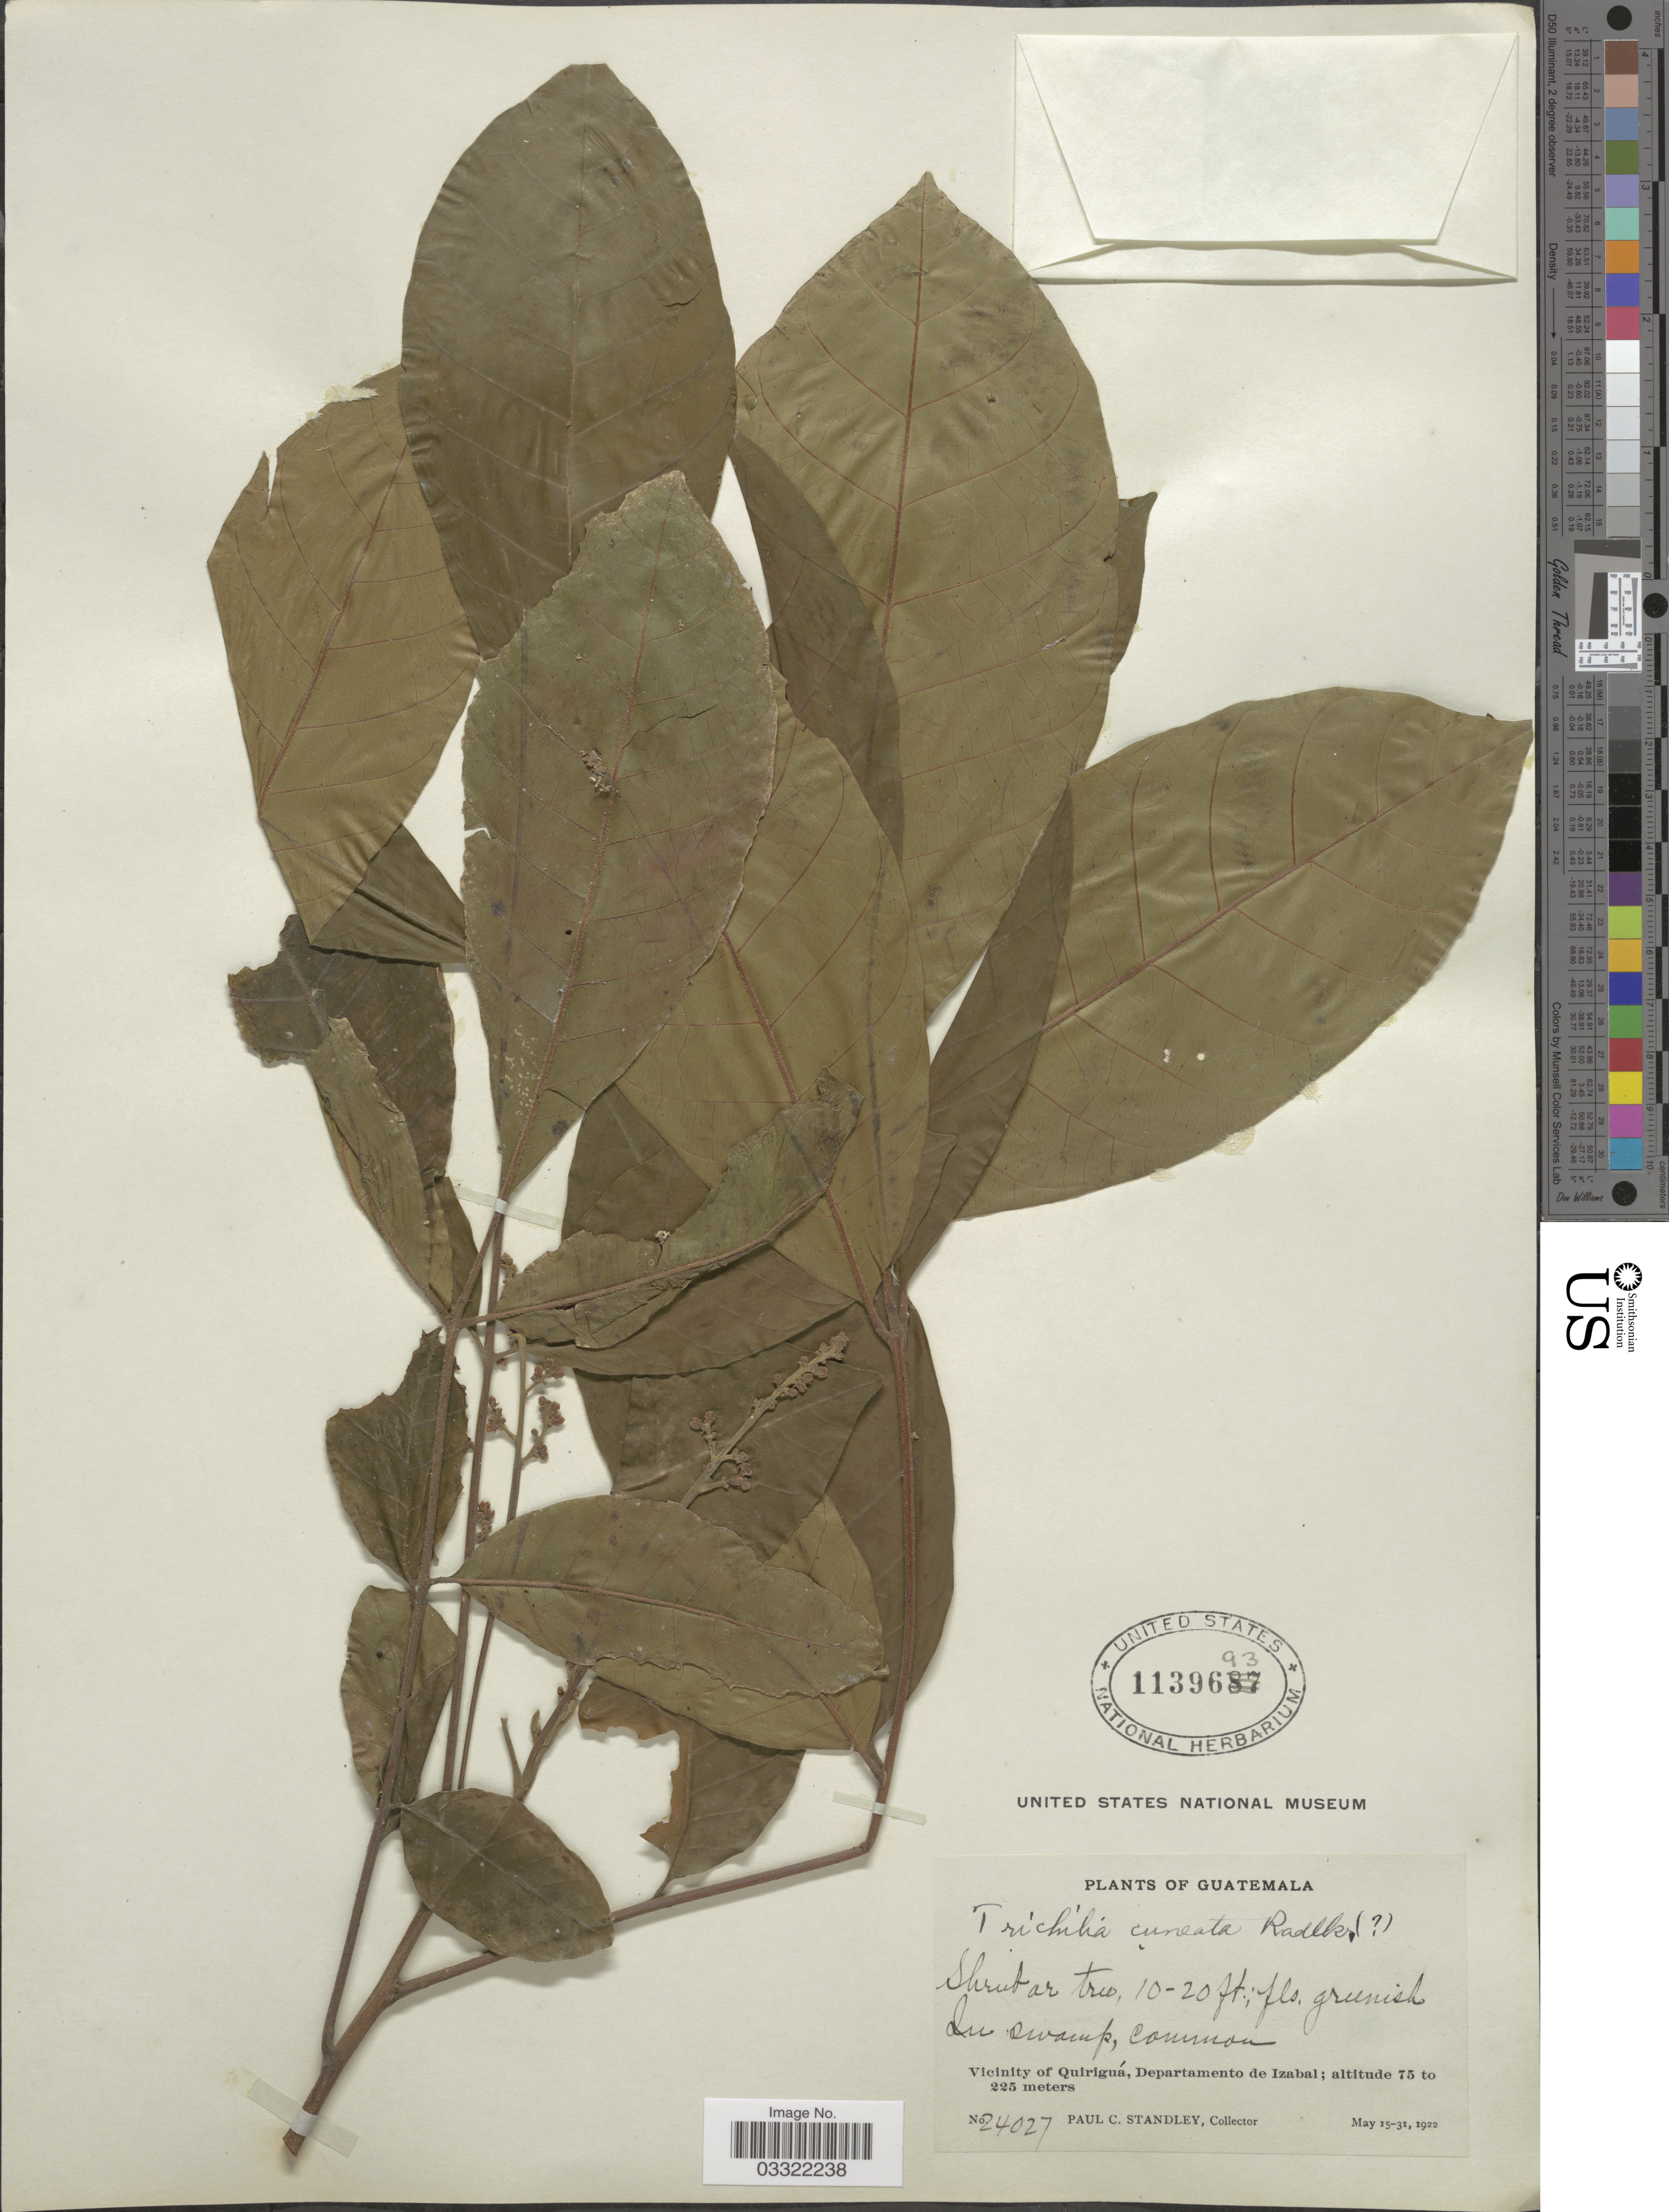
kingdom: Plantae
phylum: Tracheophyta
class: Magnoliopsida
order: Sapindales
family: Meliaceae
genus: Trichilia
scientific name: Trichilia cuneata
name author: Radlk.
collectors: P. C. Standley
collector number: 24027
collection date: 1922-05-15/1922-05-31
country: Guatemala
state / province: Izabal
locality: Vicinity of Quiriguá, Departamento de Izabal.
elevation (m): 75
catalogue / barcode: US 1139693